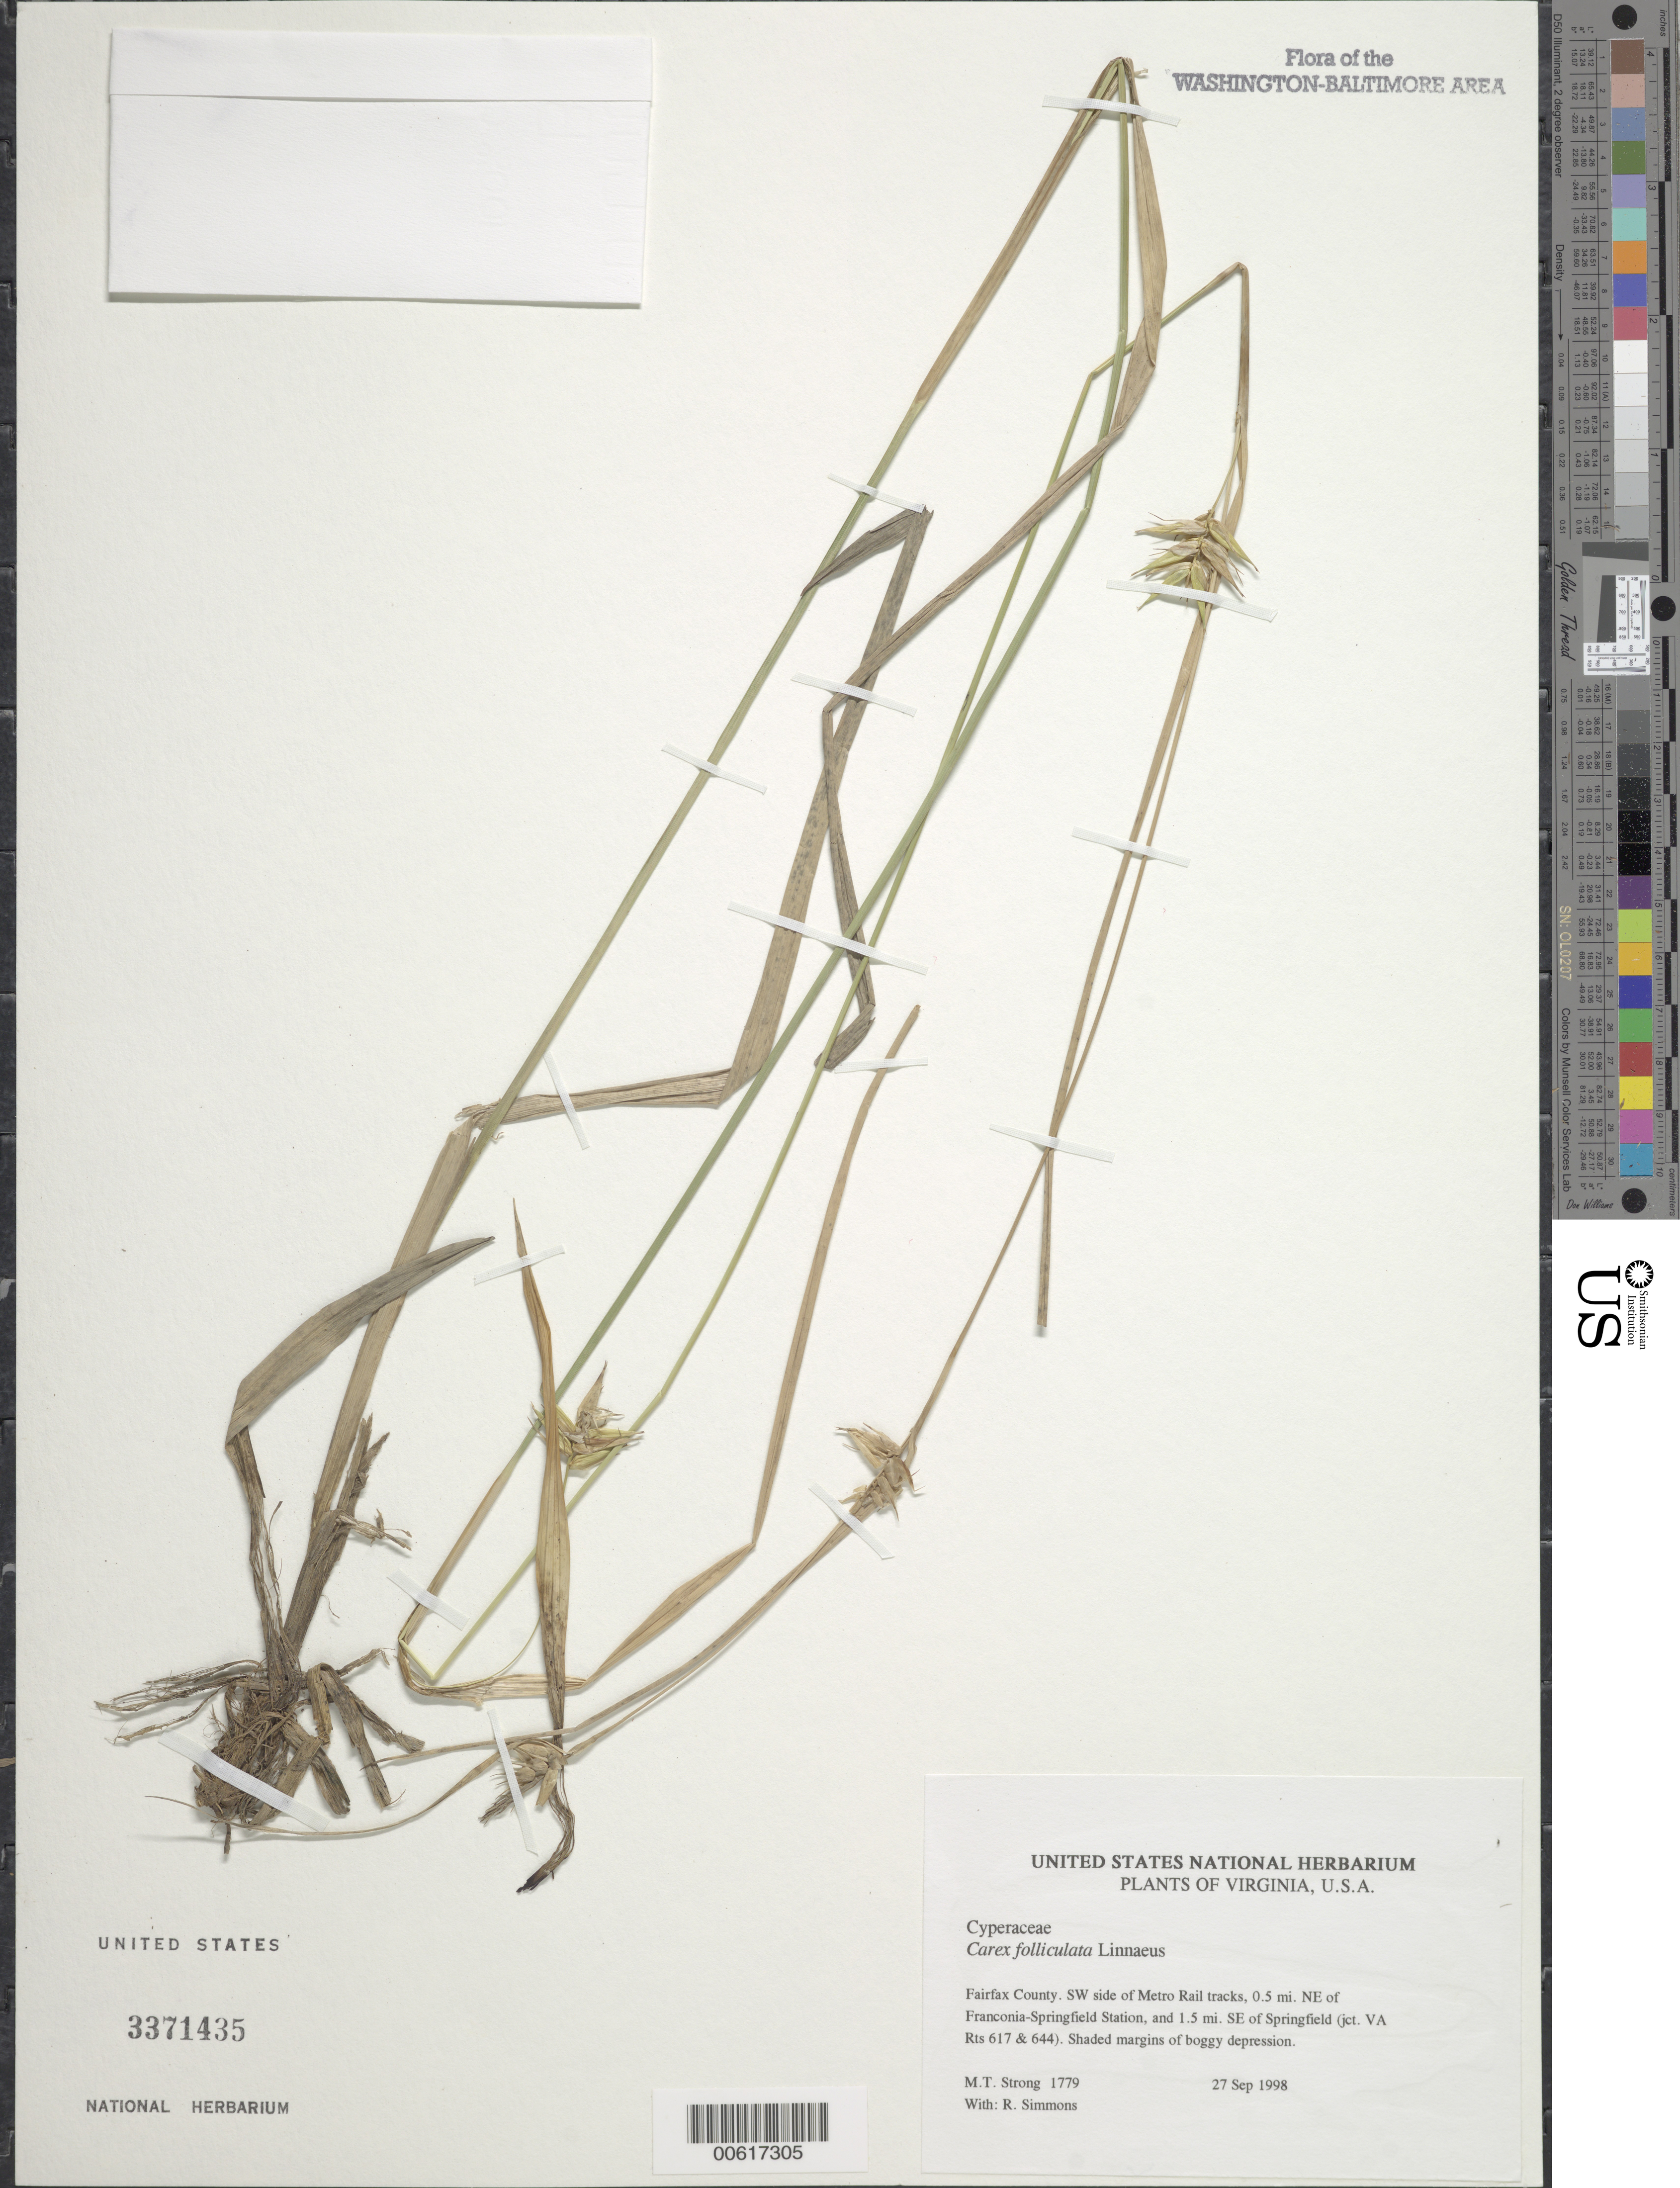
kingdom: Plantae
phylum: Tracheophyta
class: Liliopsida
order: Poales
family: Cyperaceae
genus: Carex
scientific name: Carex folliculata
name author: L.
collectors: M. T. Strong & R. Simmons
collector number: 1779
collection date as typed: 27 Sep 1998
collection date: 1998-09-27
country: United States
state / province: Virginia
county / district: Fairfax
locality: SW side of Metro Rail System, 0.5-0.6 mi. NE of Franconia-Springfield Station, 1.5 mi. SE of Springfield (jct. VA Rts 617 & 644)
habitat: Shaded margins of boggy depression.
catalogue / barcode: US 3371435